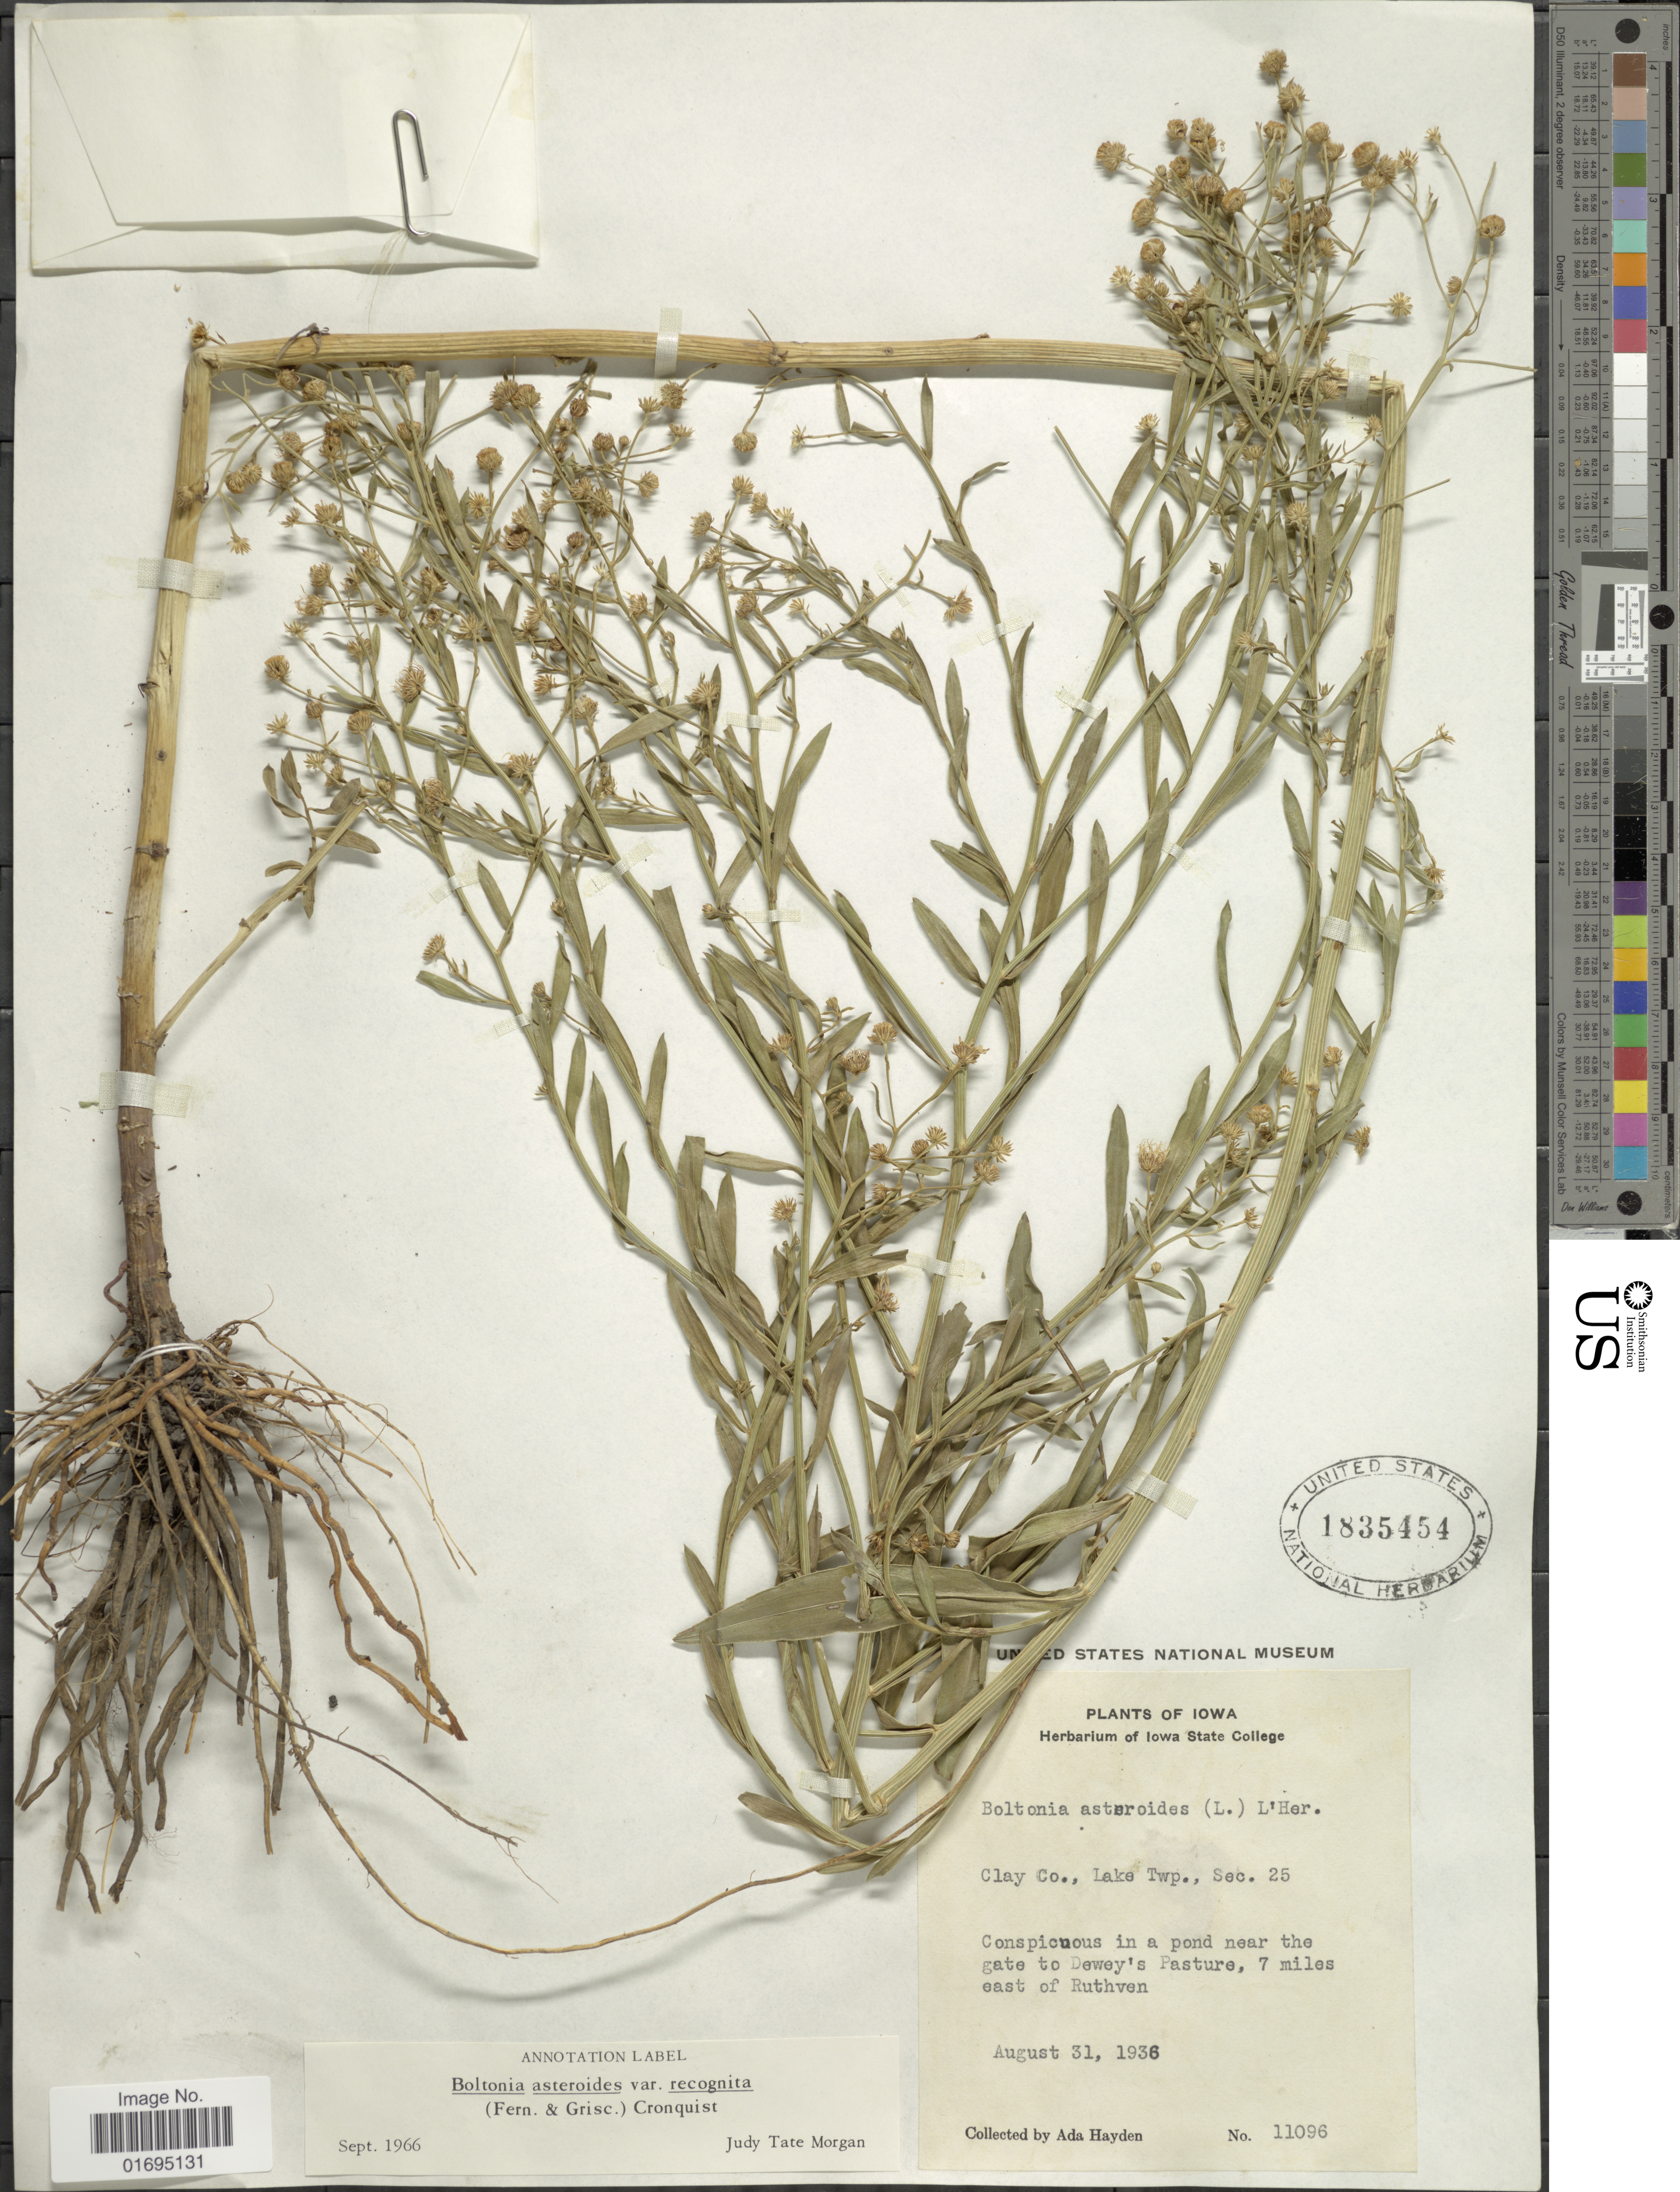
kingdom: Plantae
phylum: Tracheophyta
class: Magnoliopsida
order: Asterales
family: Asteraceae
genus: Boltonia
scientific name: Boltonia asteroides var. recognita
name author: (Fernald & Griscom) Cronq.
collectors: Ada Hayden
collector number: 11096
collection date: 1936-08-31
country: United States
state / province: Iowa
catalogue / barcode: US 1835454